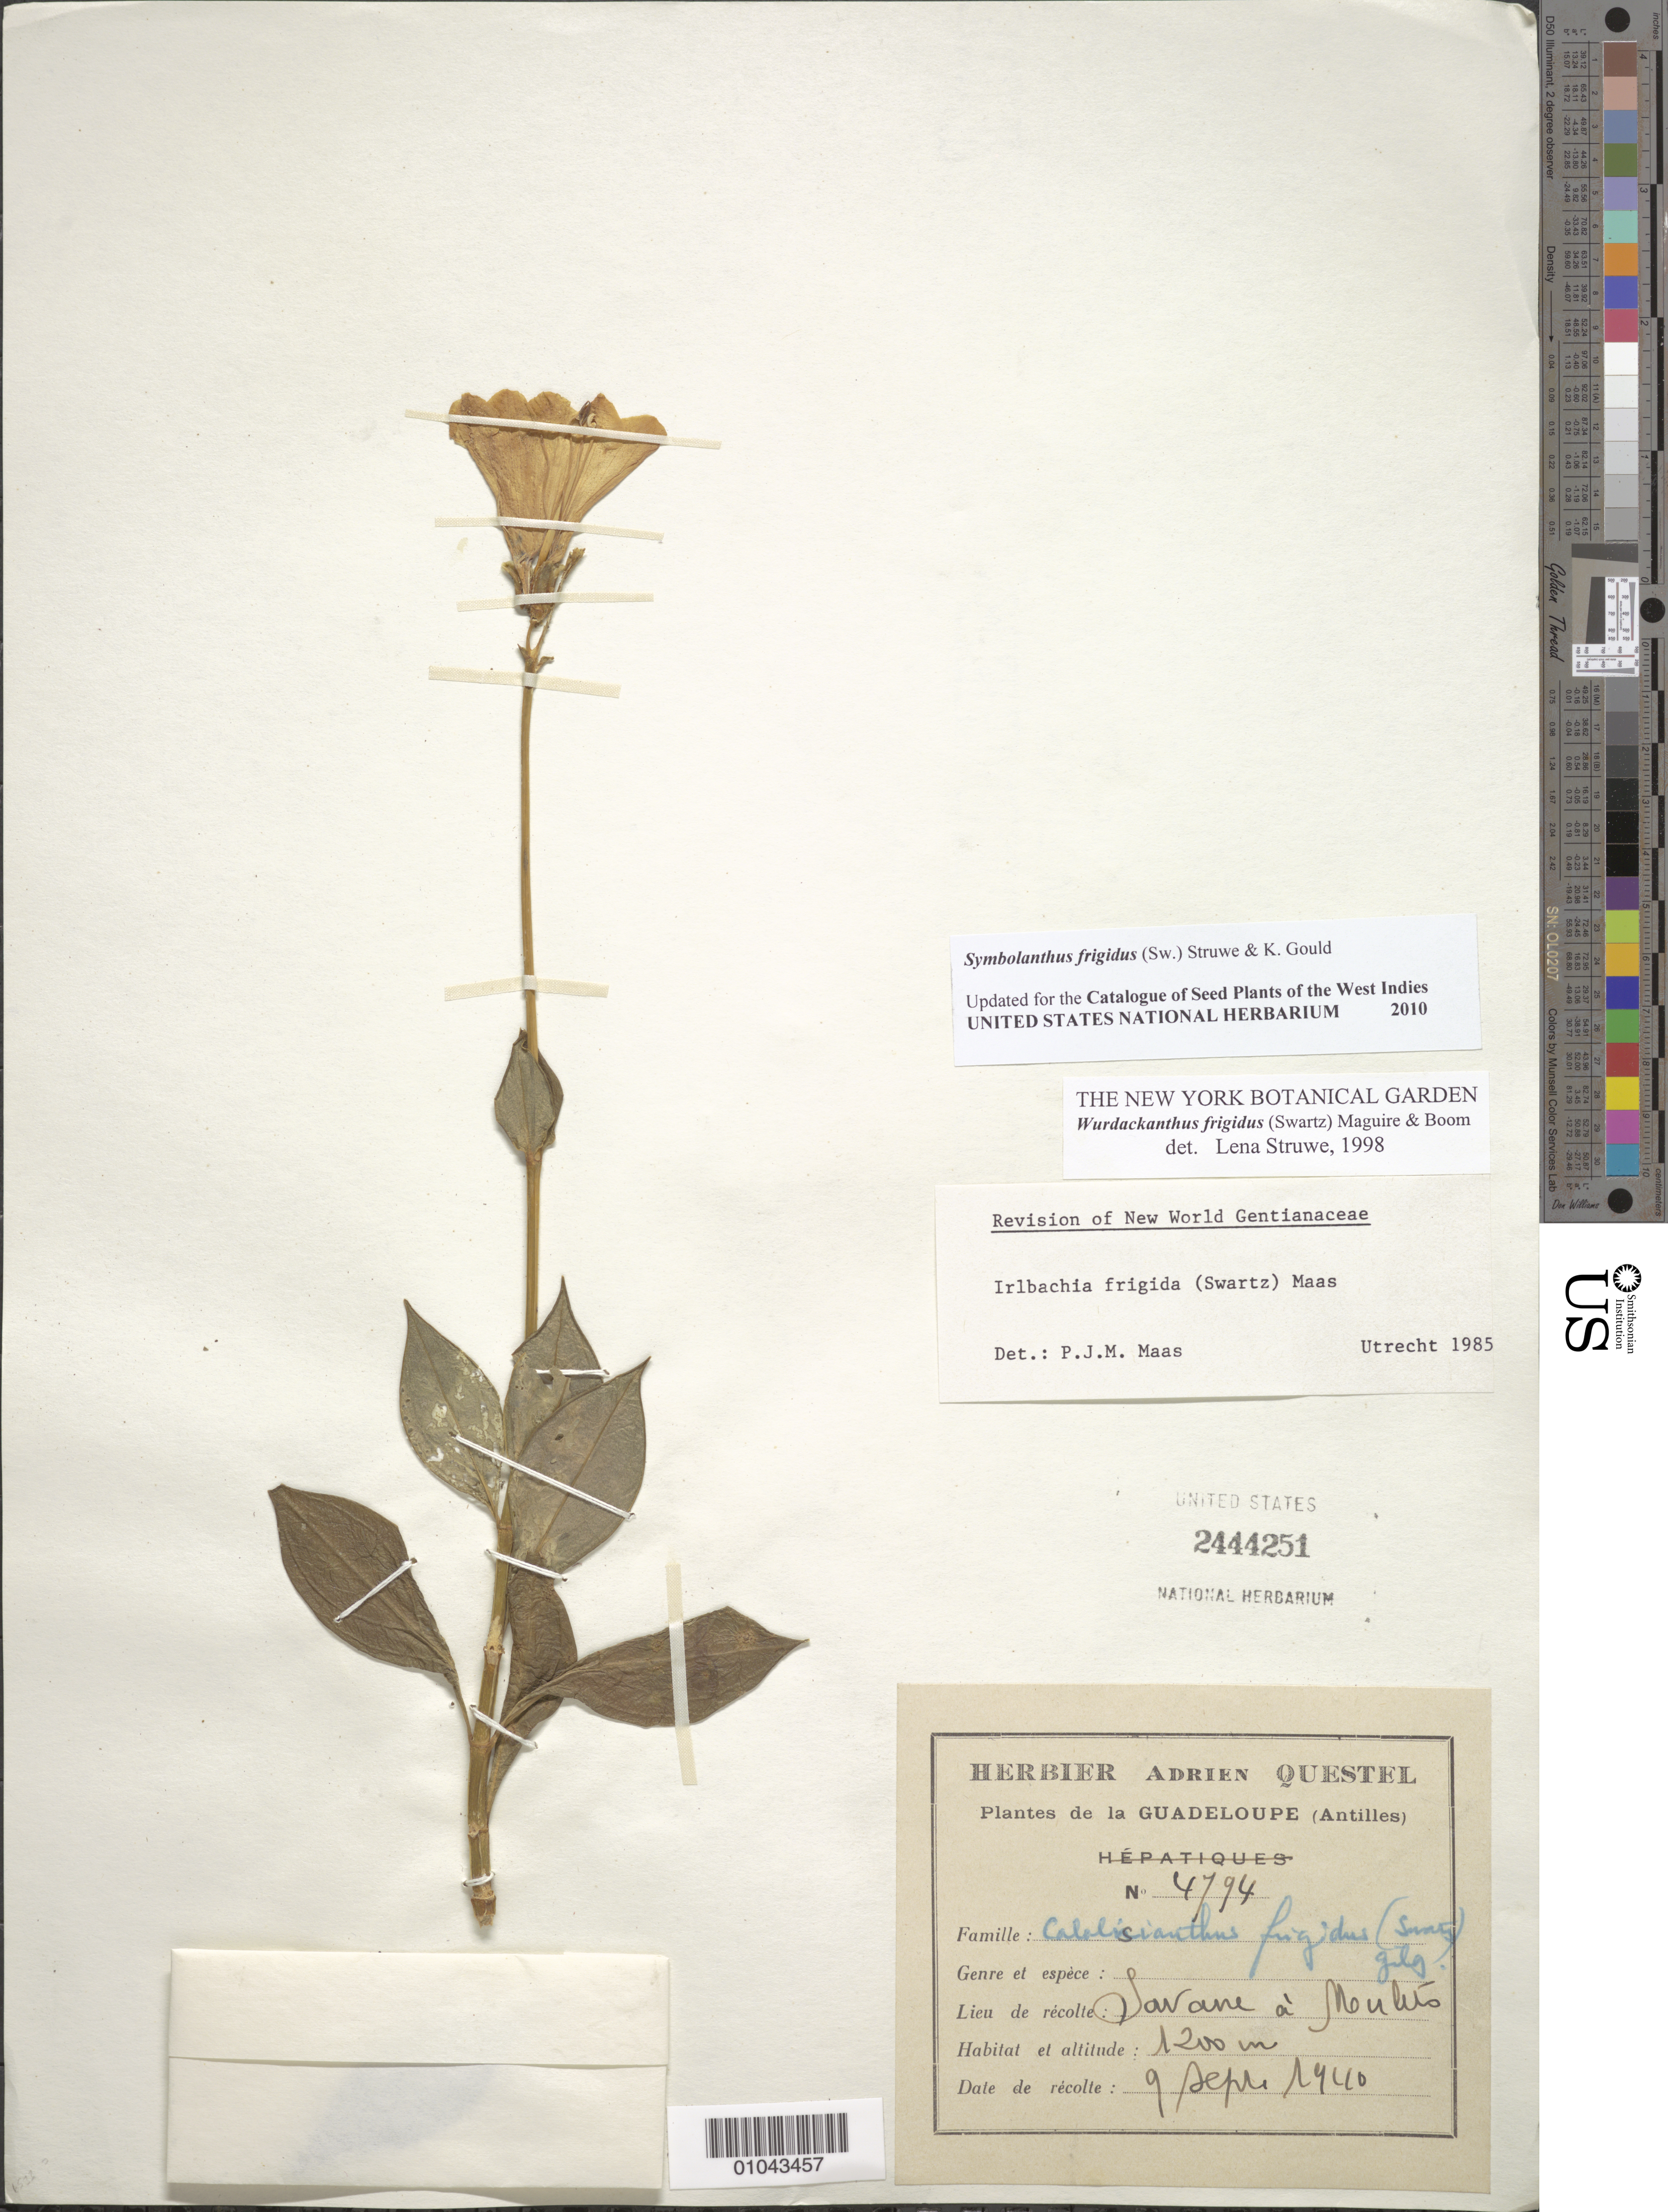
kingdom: Plantae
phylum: Tracheophyta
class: Magnoliopsida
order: Gentianales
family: Gentianaceae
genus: Symbolanthus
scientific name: Symbolanthus frigidus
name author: (Sw.) Struwe & K. R. Gould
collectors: A. Questel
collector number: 4794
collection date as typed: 09 Sep 1940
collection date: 1940-09-09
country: Guadeloupe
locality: Savane à Mouleés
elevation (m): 1200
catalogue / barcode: US 2444251